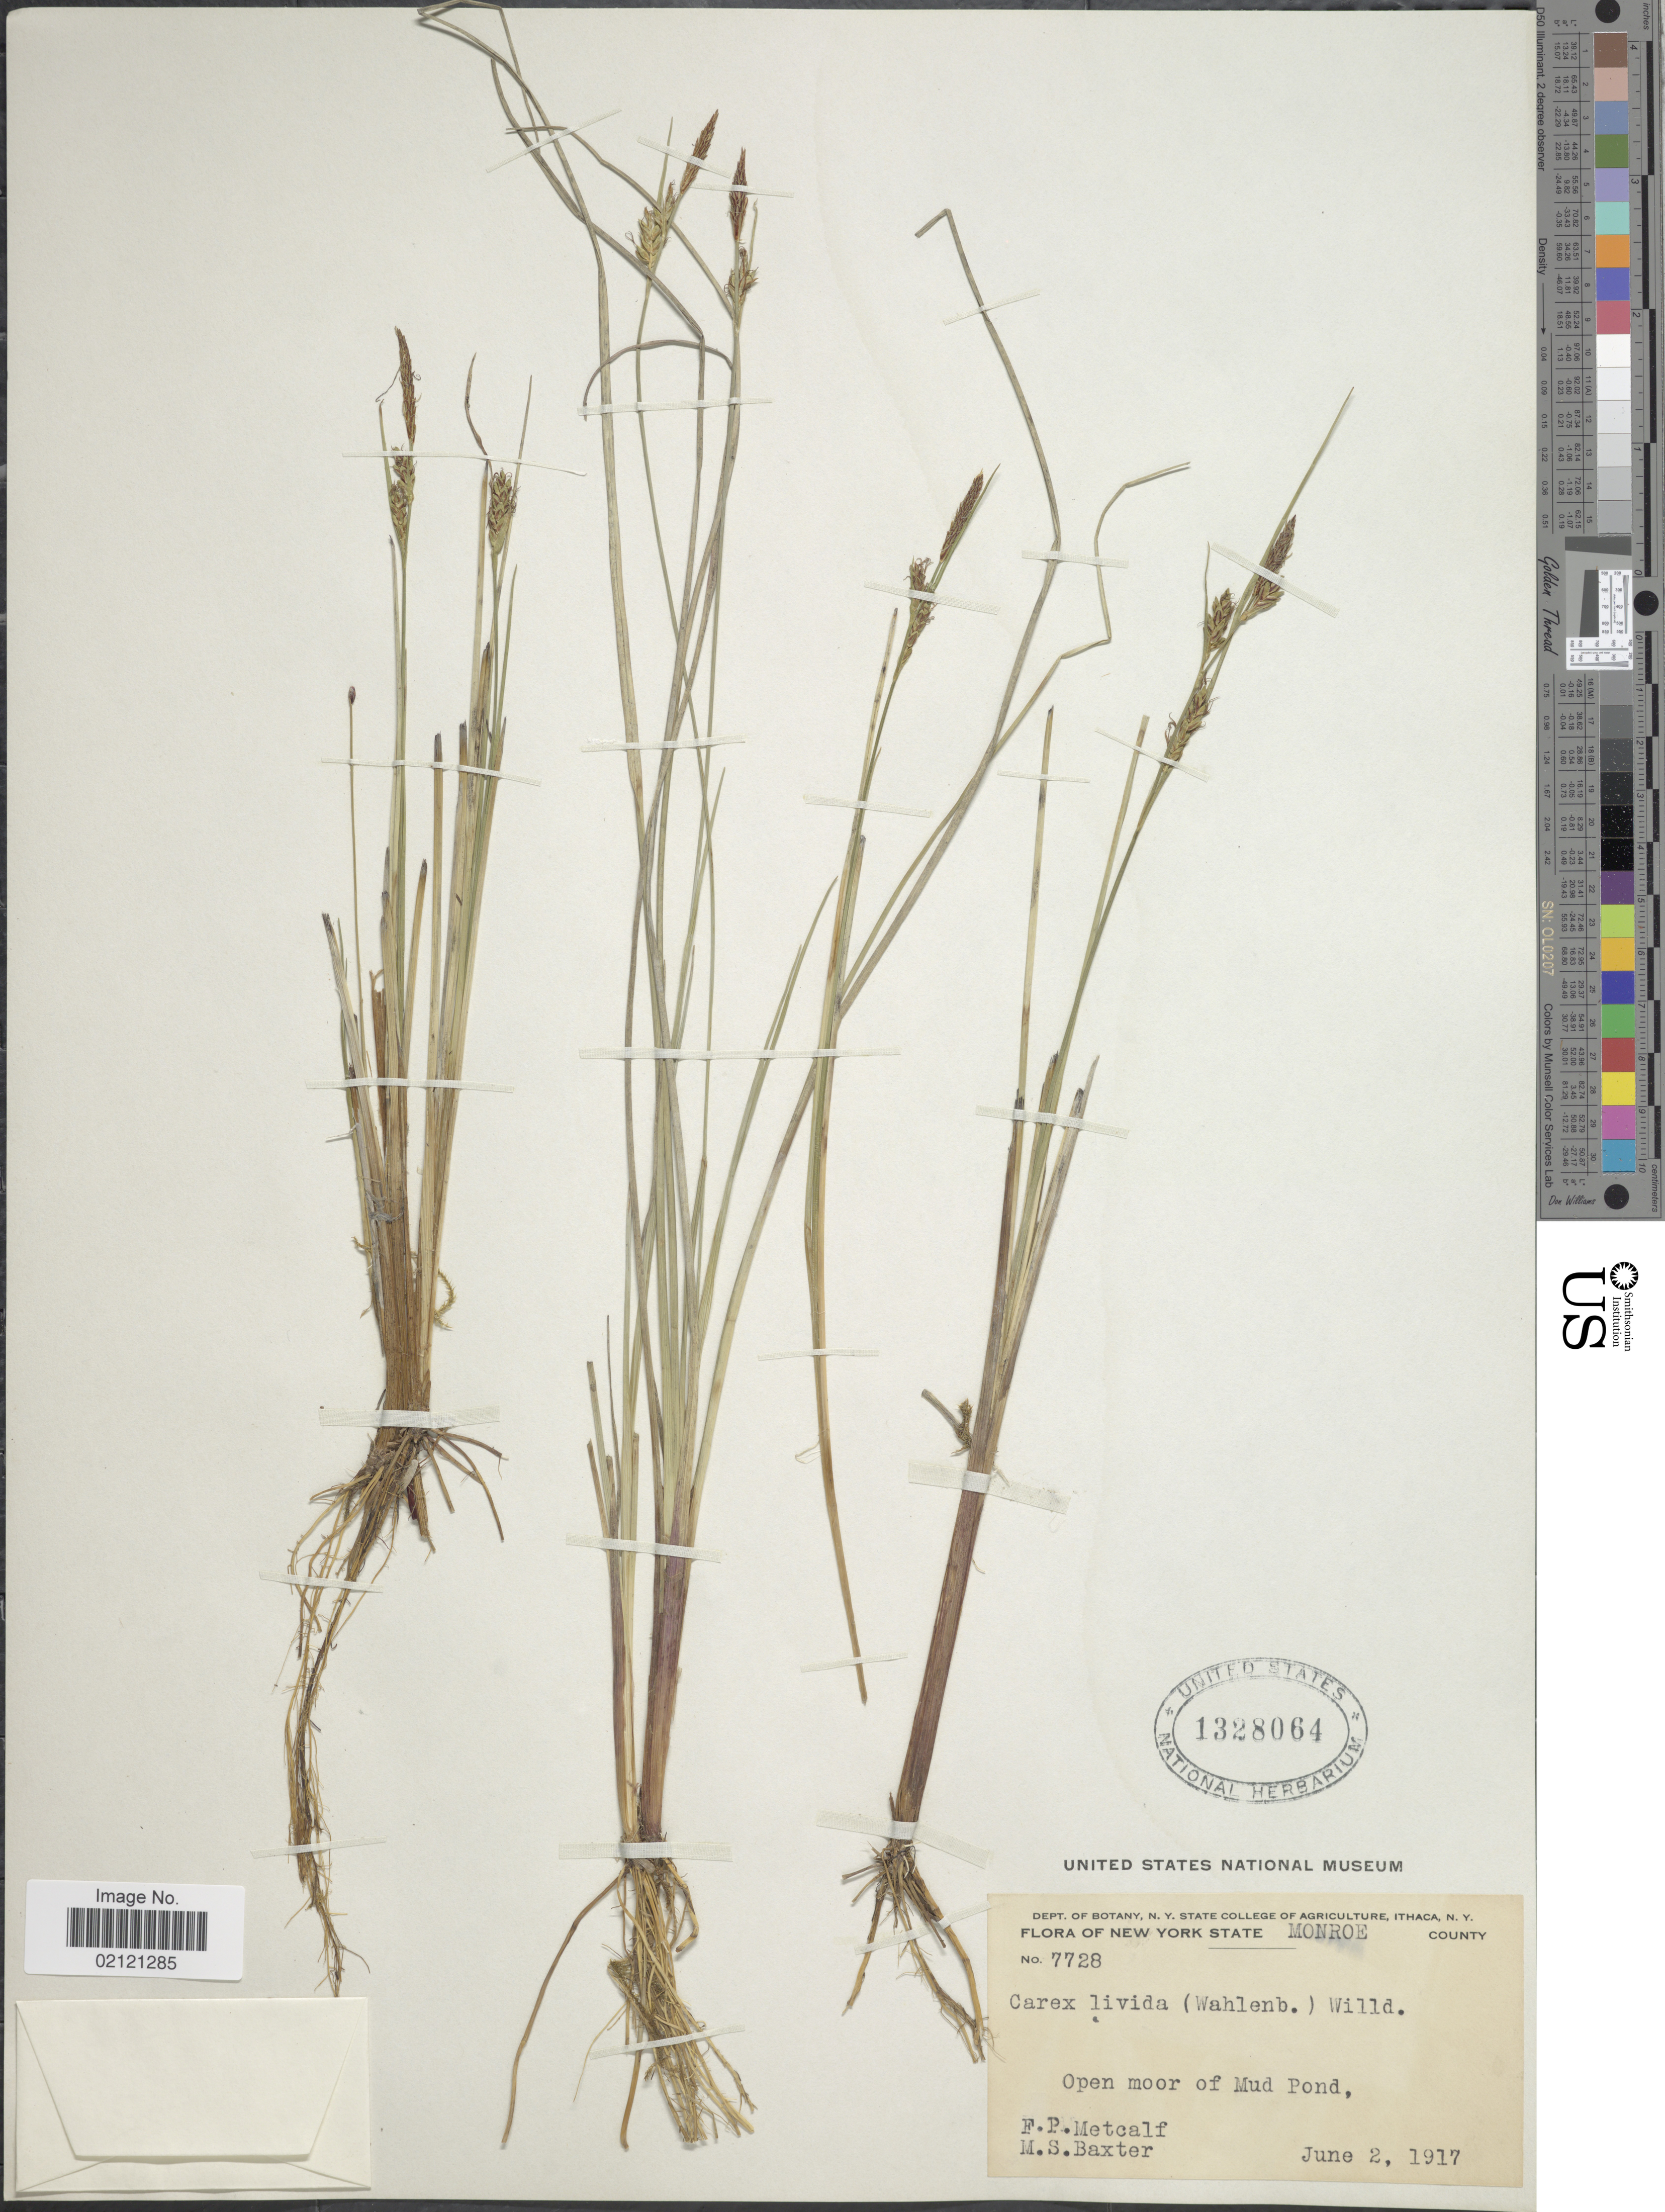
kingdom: Plantae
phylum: Tracheophyta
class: Liliopsida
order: Poales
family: Cyperaceae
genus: Carex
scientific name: Carex livida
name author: (Wahlenb.) Willd.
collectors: F. Metcalf & M. Baxter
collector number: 7728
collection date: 1917-06-02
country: United States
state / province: New York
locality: Monroe County, Open moor of Mud Pond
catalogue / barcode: US 1328064